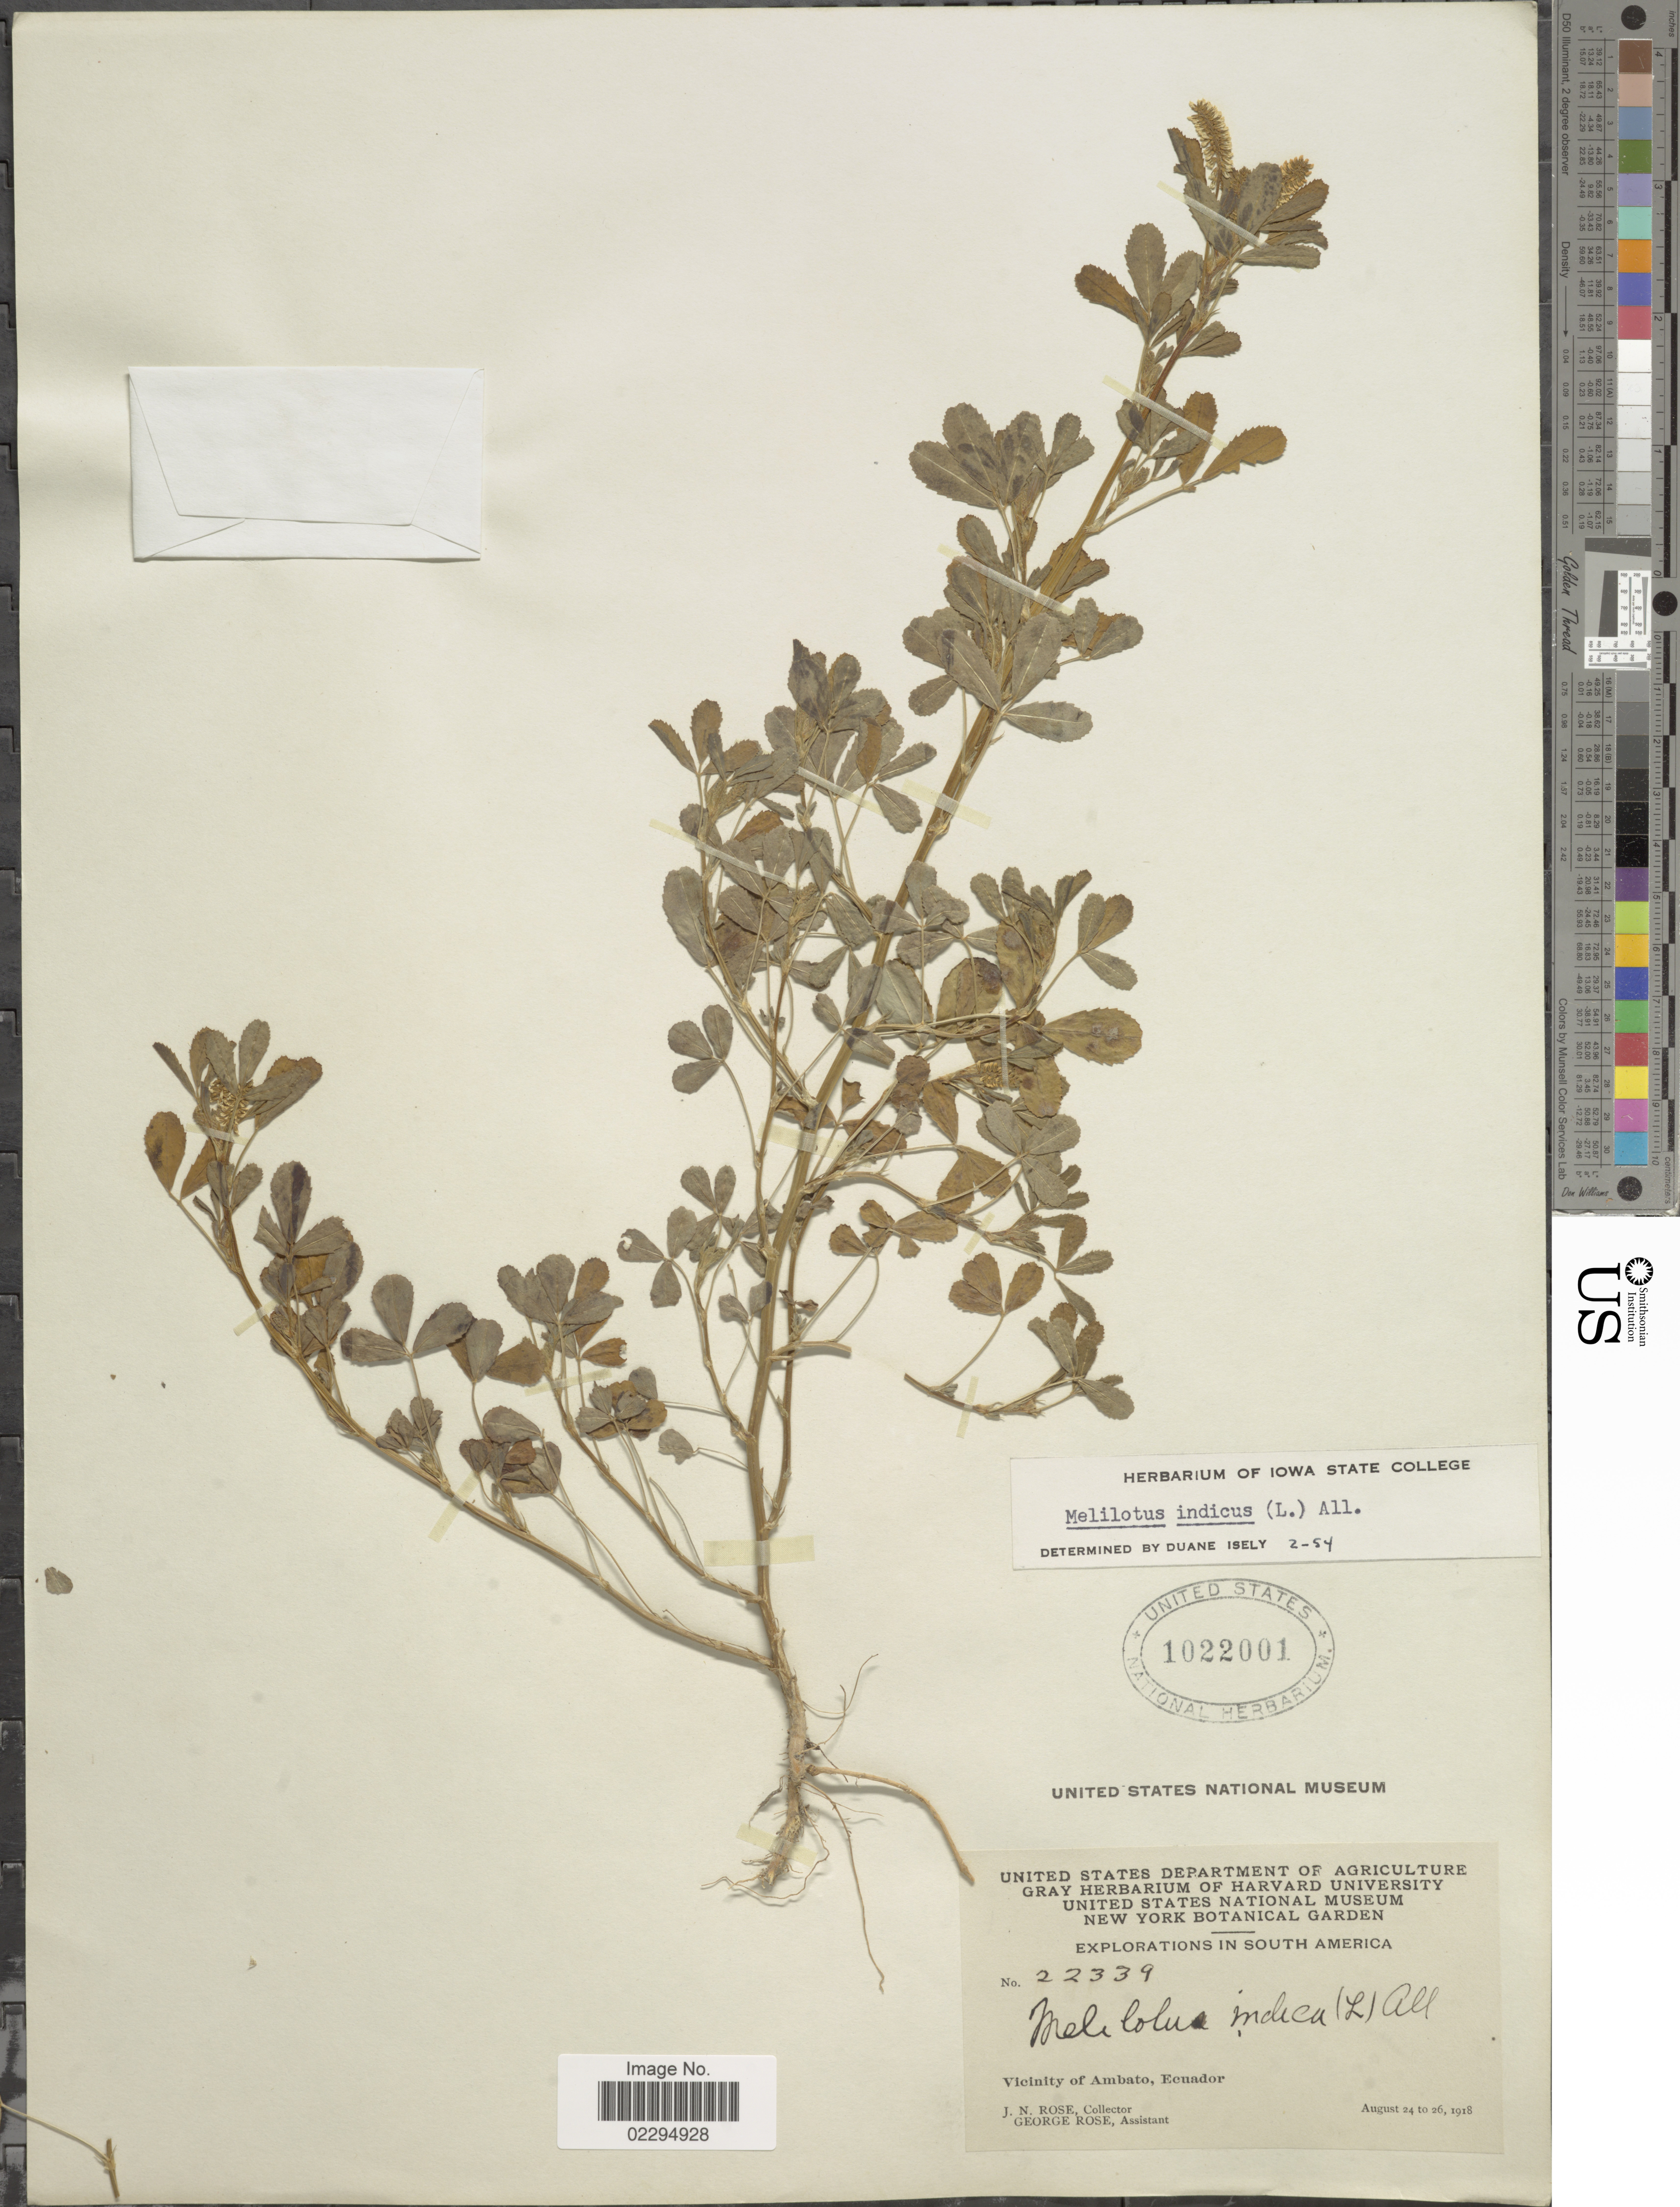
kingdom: Plantae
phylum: Tracheophyta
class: Magnoliopsida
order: Fabales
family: Fabaceae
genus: Melilotus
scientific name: Melilotus indicus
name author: (L.) All.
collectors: J. N. Rose & G. Rose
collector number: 22339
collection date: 1918-08-24/1918-08-26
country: Ecuador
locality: Vicinity of Ambato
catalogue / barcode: US 1022001